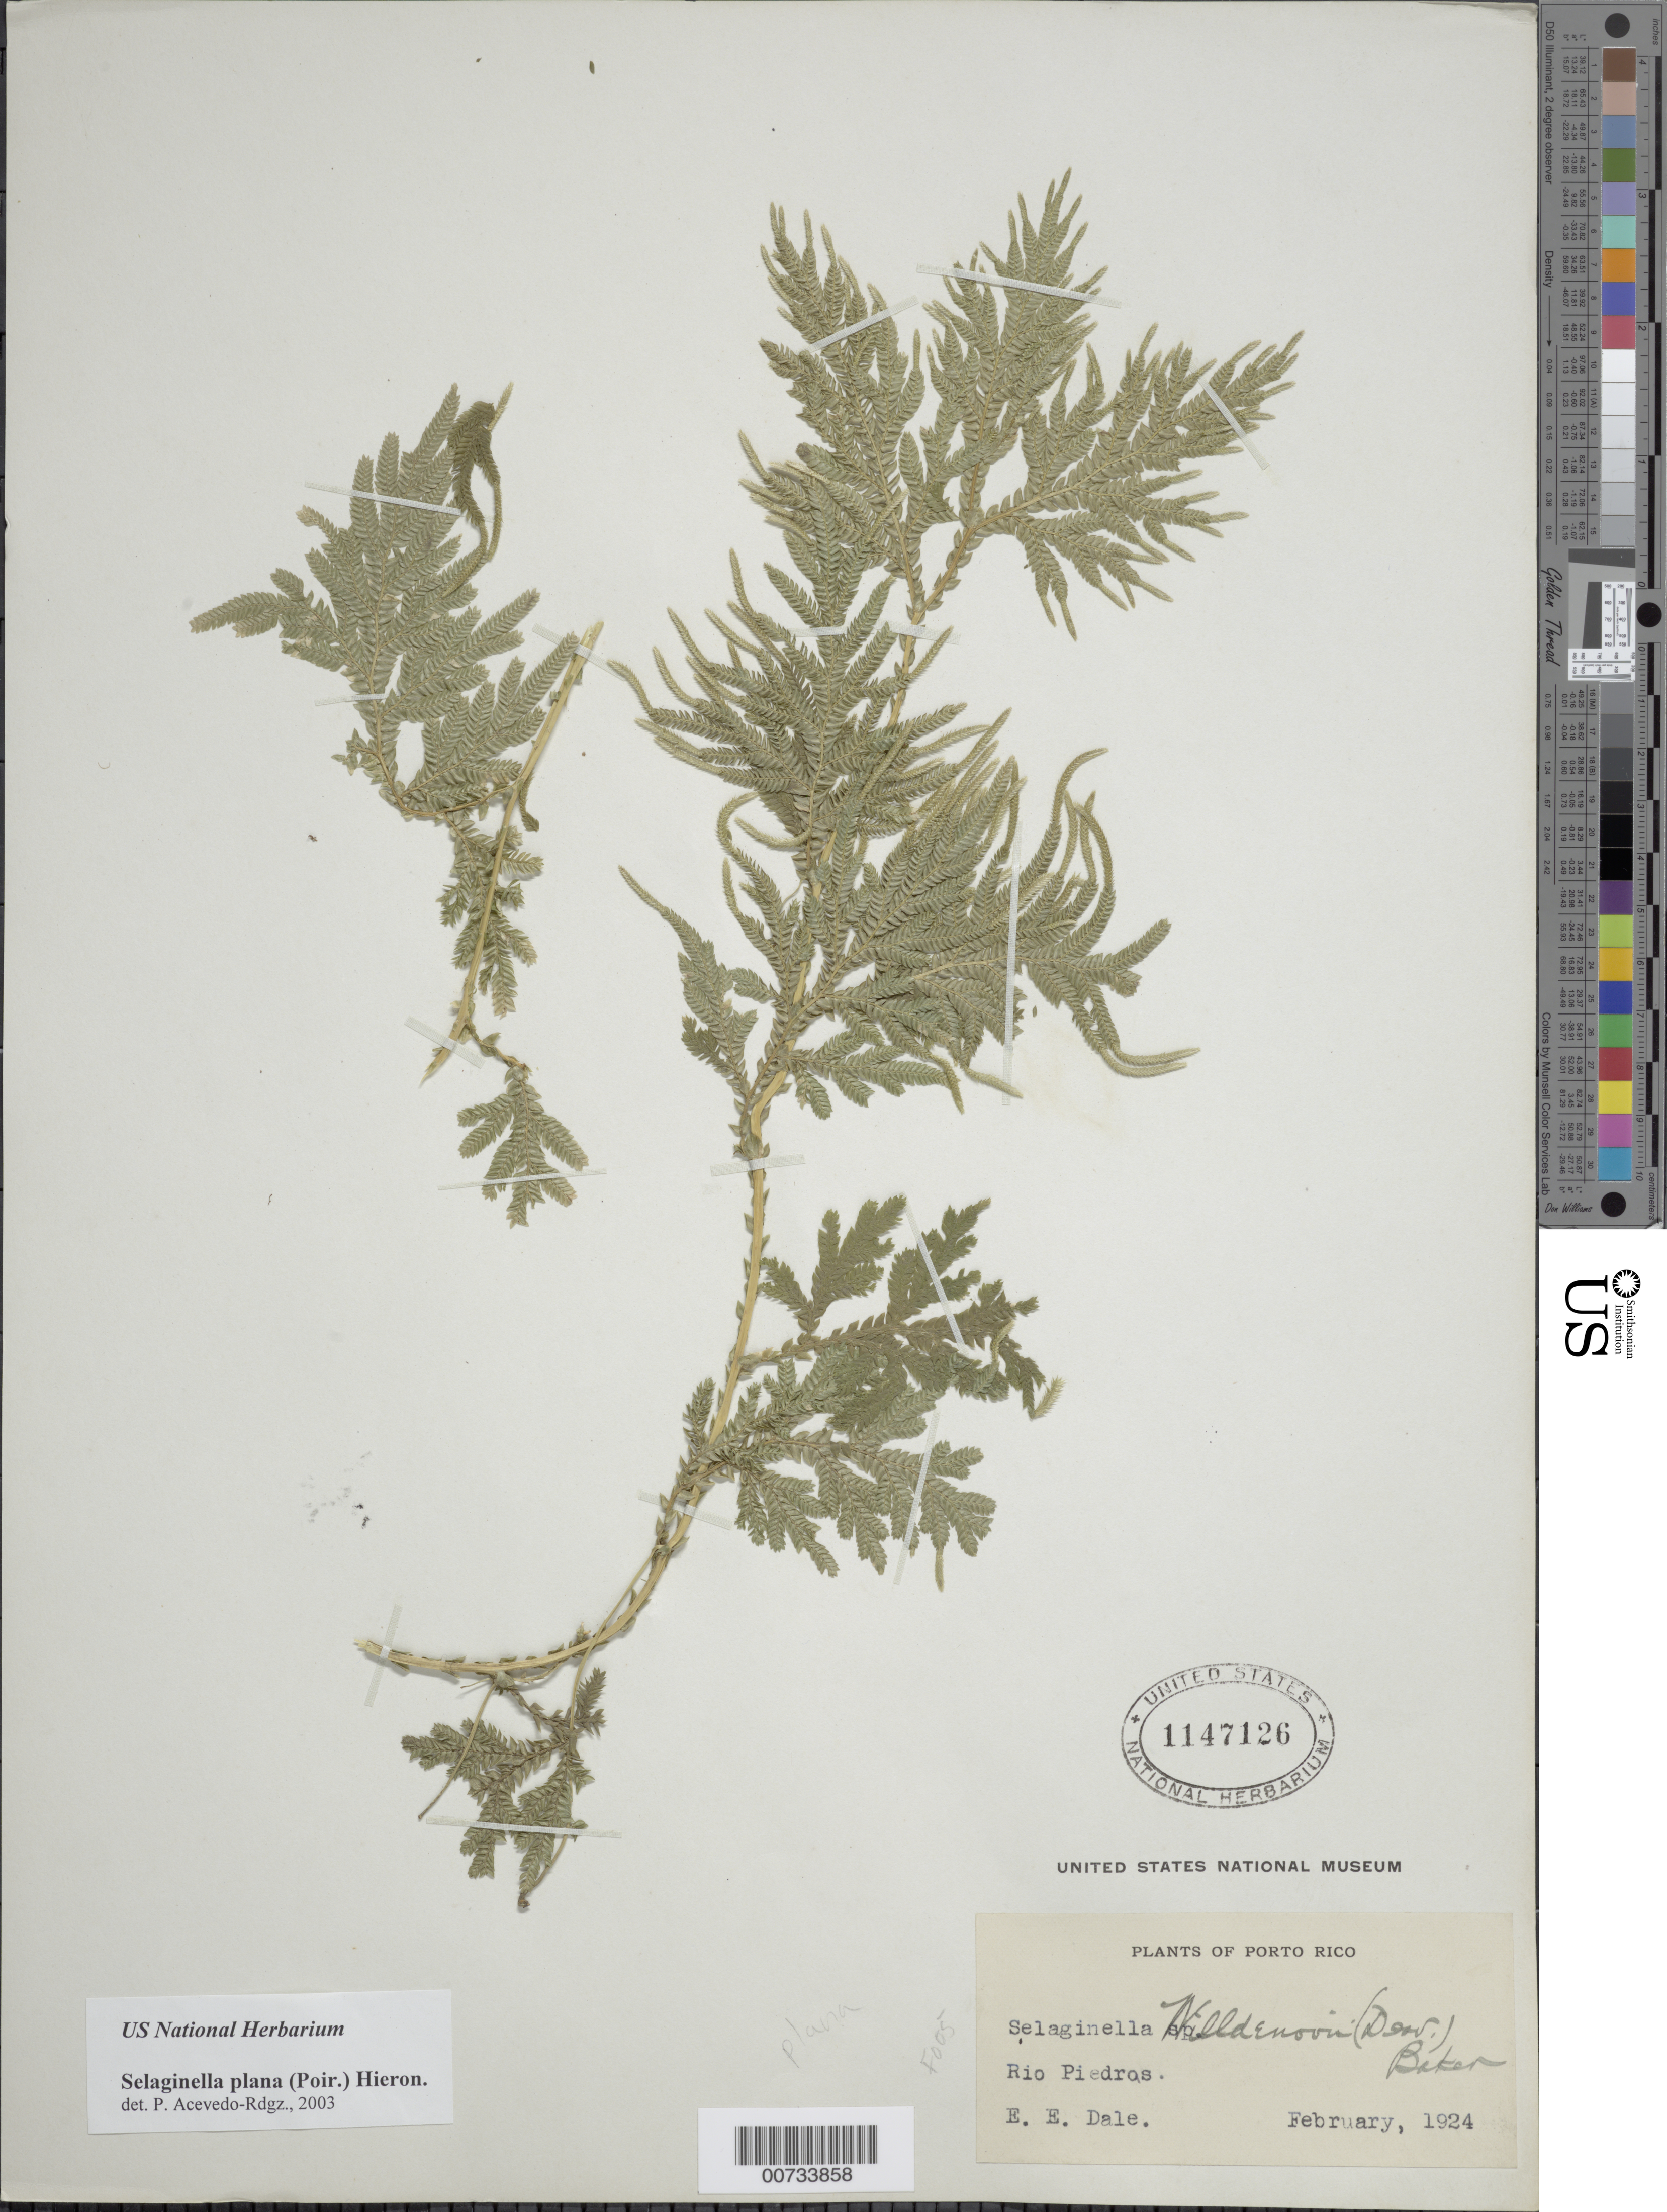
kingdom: Plantae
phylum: Tracheophyta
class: Lycopodiopsida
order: Selaginellales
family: Selaginellaceae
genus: Selaginella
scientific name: Selaginella plana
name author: (Desv. ex Poir.) Hieron.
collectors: E. Dale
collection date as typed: Feb 1924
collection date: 1924-02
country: Puerto Rico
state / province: San Juan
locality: Rio Piedras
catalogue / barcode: US 1147126